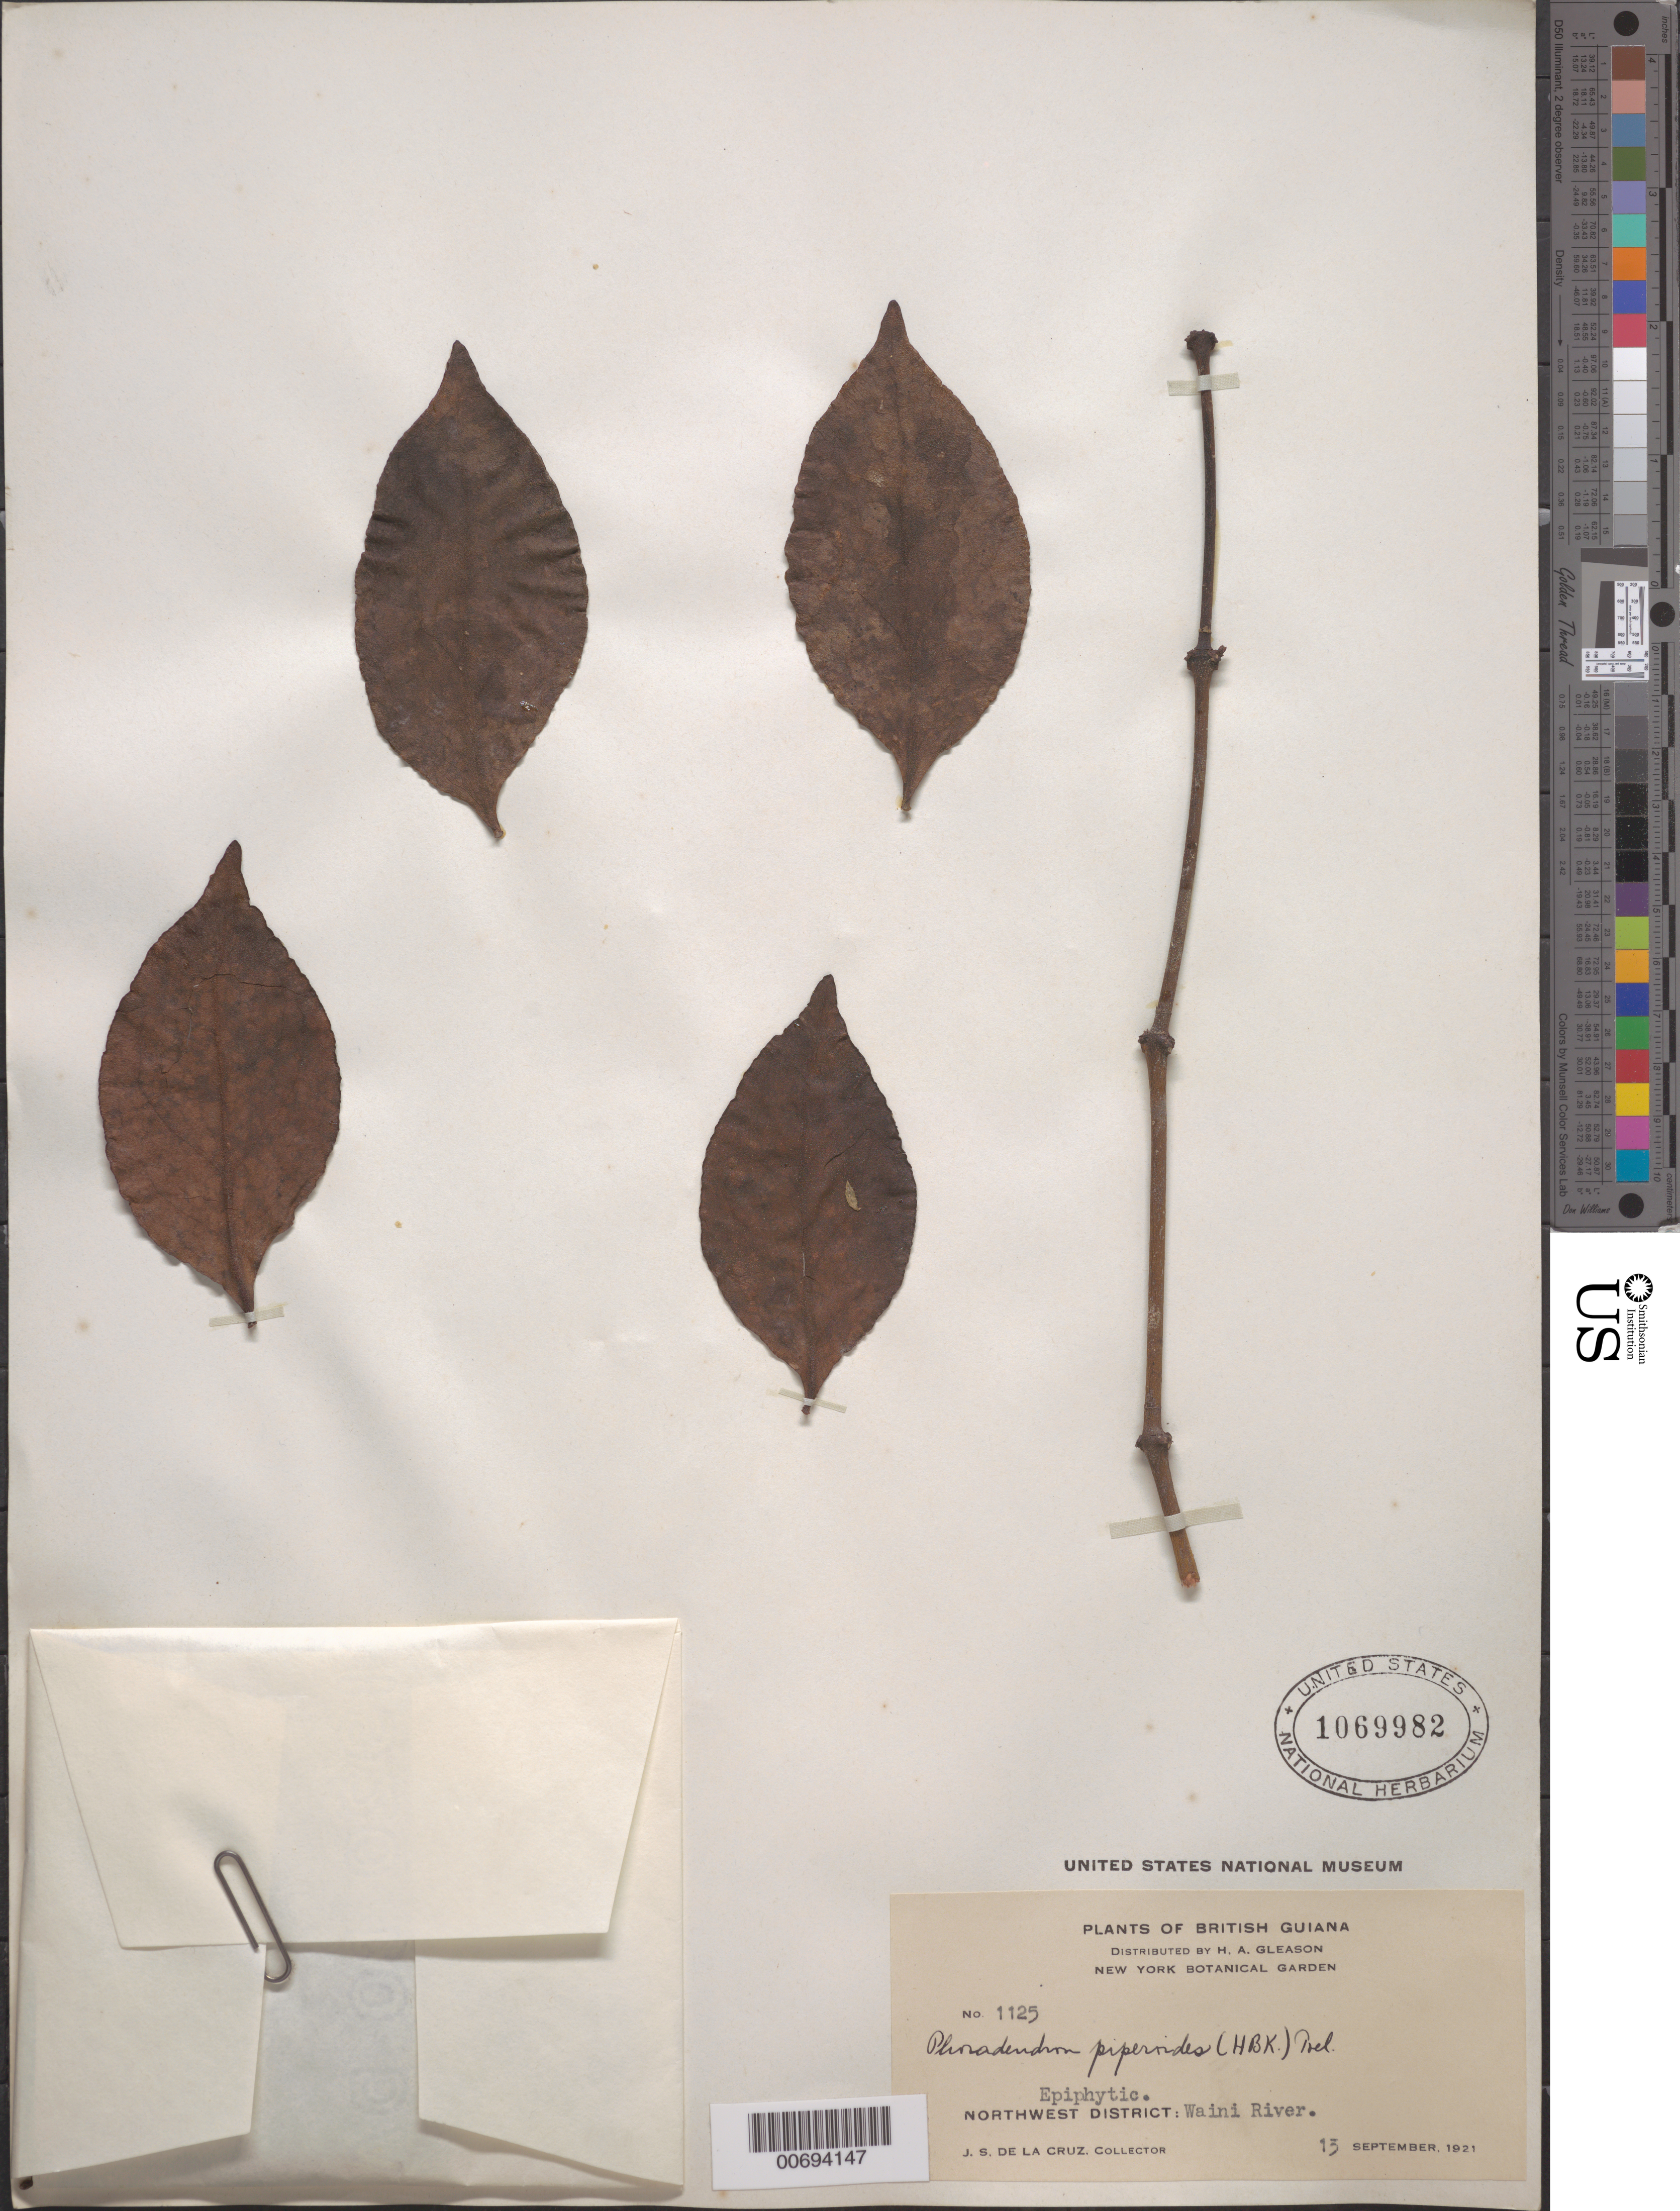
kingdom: Plantae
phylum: Tracheophyta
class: Magnoliopsida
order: Santalales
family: Viscaceae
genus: Phoradendron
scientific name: Phoradendron piperoides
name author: (Kunth) Trel.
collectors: J. S. de la Cruz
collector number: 1125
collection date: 1921-09-13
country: Guyana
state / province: Barima-Waini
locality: British Guiana. Northwest District: Waini River.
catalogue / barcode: US 1069982